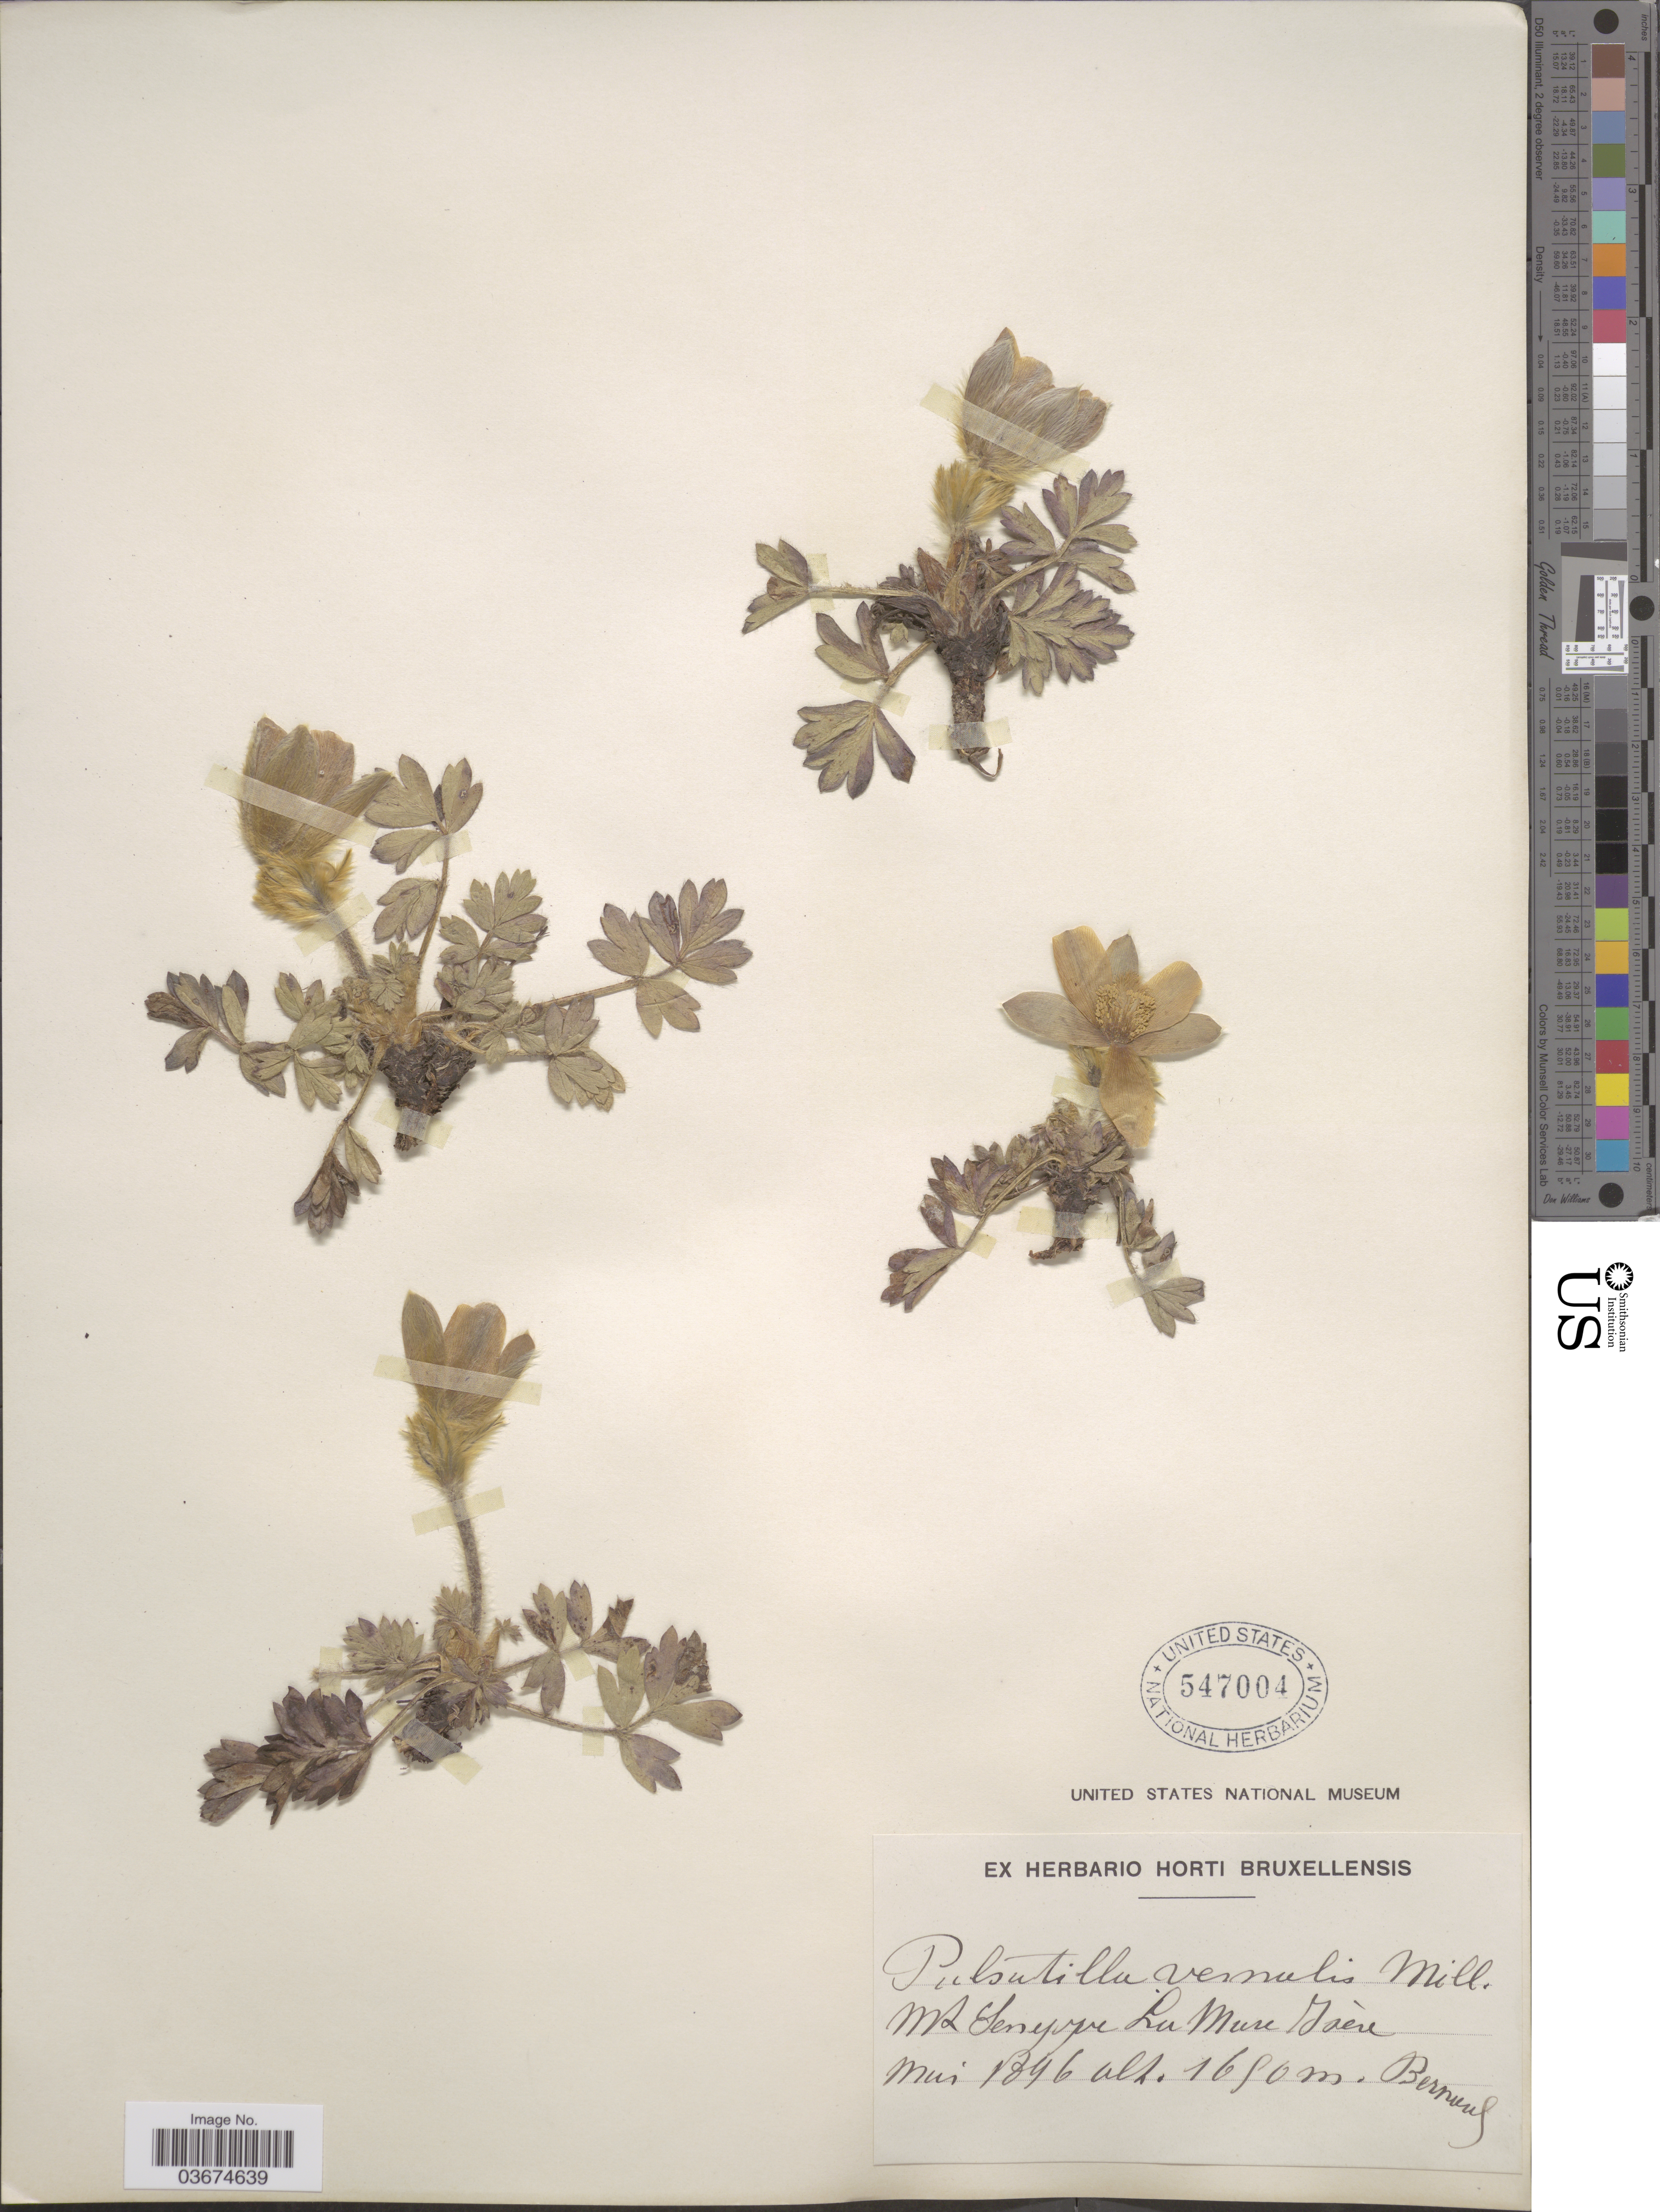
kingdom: Plantae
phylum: Tracheophyta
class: Magnoliopsida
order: Ranunculales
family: Ranunculaceae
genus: Pulsatilla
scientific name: Pulsatilla vernalis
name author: (L.) Mill.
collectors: -. Bernard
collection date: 1846-05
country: France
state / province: Auvergne-Rhône-Alpes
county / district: Isère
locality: Mt Seneppe La Mure Isère.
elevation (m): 1650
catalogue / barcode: US 547004